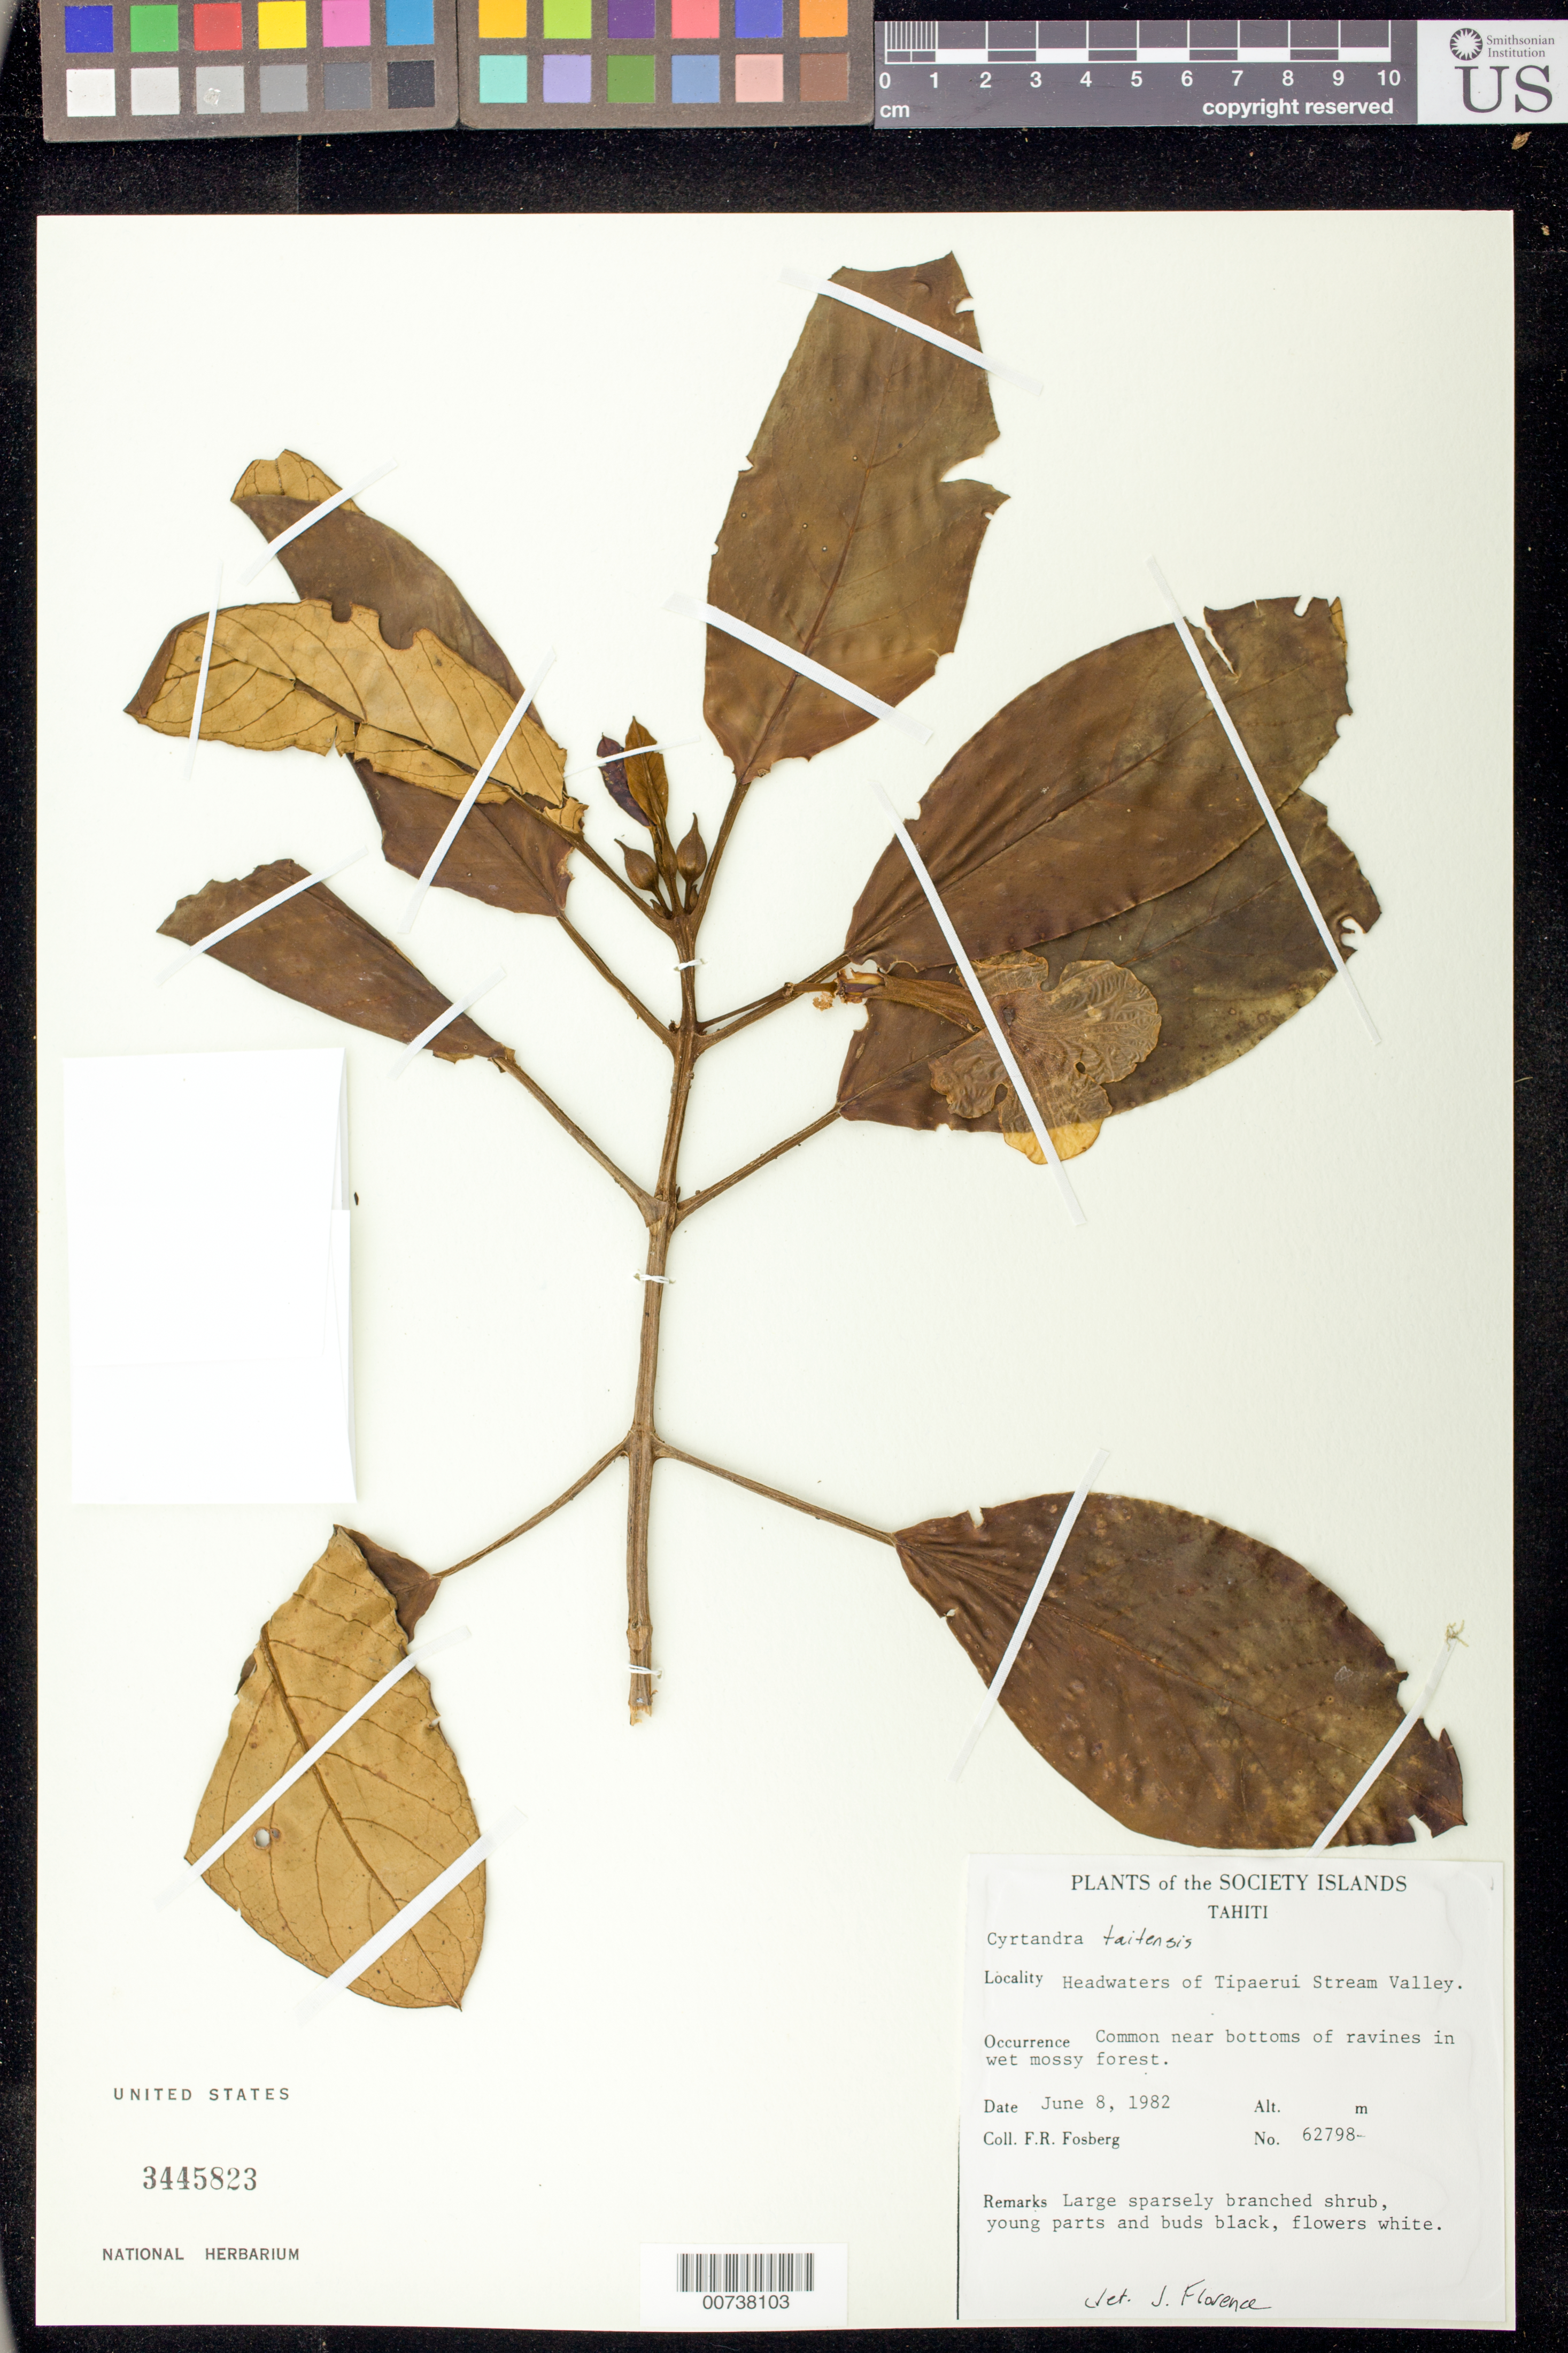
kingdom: Plantae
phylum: Tracheophyta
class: Magnoliopsida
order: Lamiales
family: Gesneriaceae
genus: Cyrtandra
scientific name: Cyrtandra taitensis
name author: W. Rich ex A. Gray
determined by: Florence, J.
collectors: F. R. Fosberg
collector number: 62798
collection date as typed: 08 Jun 1982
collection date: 1982-06-08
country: French Polynesia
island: Tahiti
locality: Headwaters of Tipaerui Stream Valley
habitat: Common near bottoms of ravines in wet mossy forest.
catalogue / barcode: US 3445823